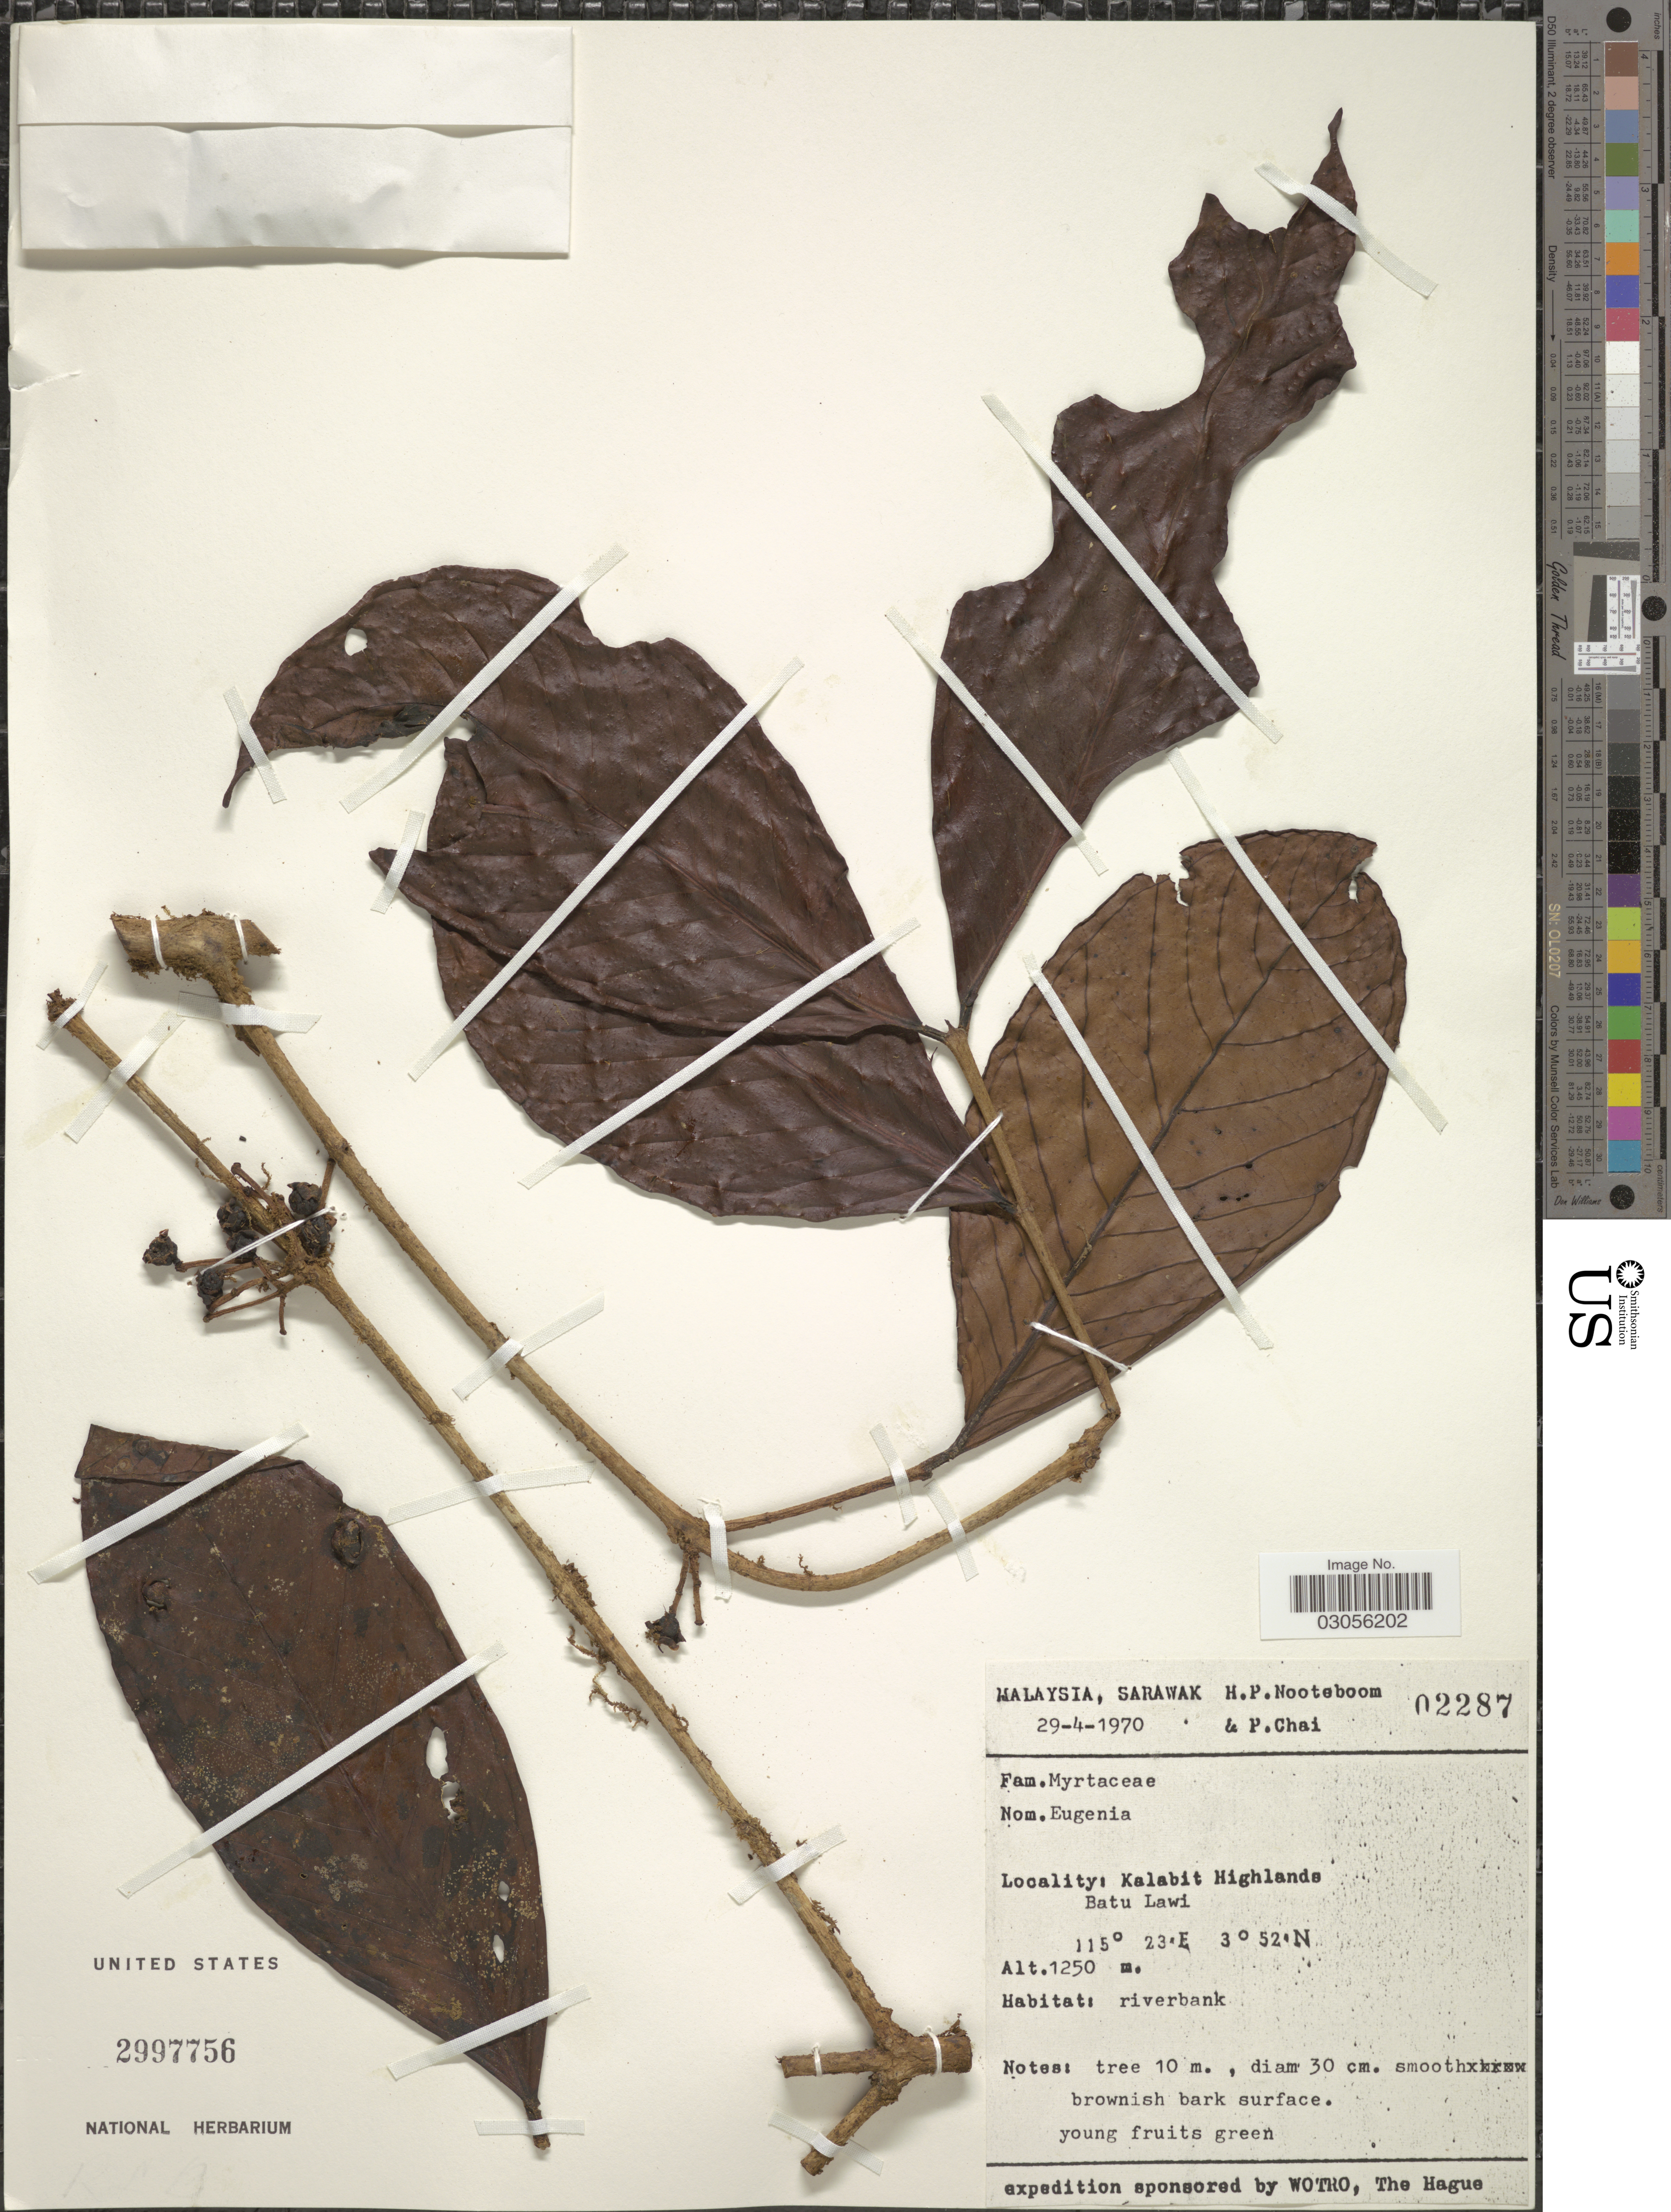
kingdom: Plantae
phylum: Tracheophyta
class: Magnoliopsida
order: Myrtales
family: Myrtaceae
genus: Syzygium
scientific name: Syzygium sp.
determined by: Strong, M. T., (US), Smithsonian Institution - National Museum of Natural History (UNITED STATES)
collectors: H. P. Nooteboom & P. Chai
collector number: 02287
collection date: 1970-04-29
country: Malaysia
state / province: Sarawak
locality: Kalabit Highlands. Batu Lawi.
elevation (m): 1250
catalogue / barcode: US 2997756